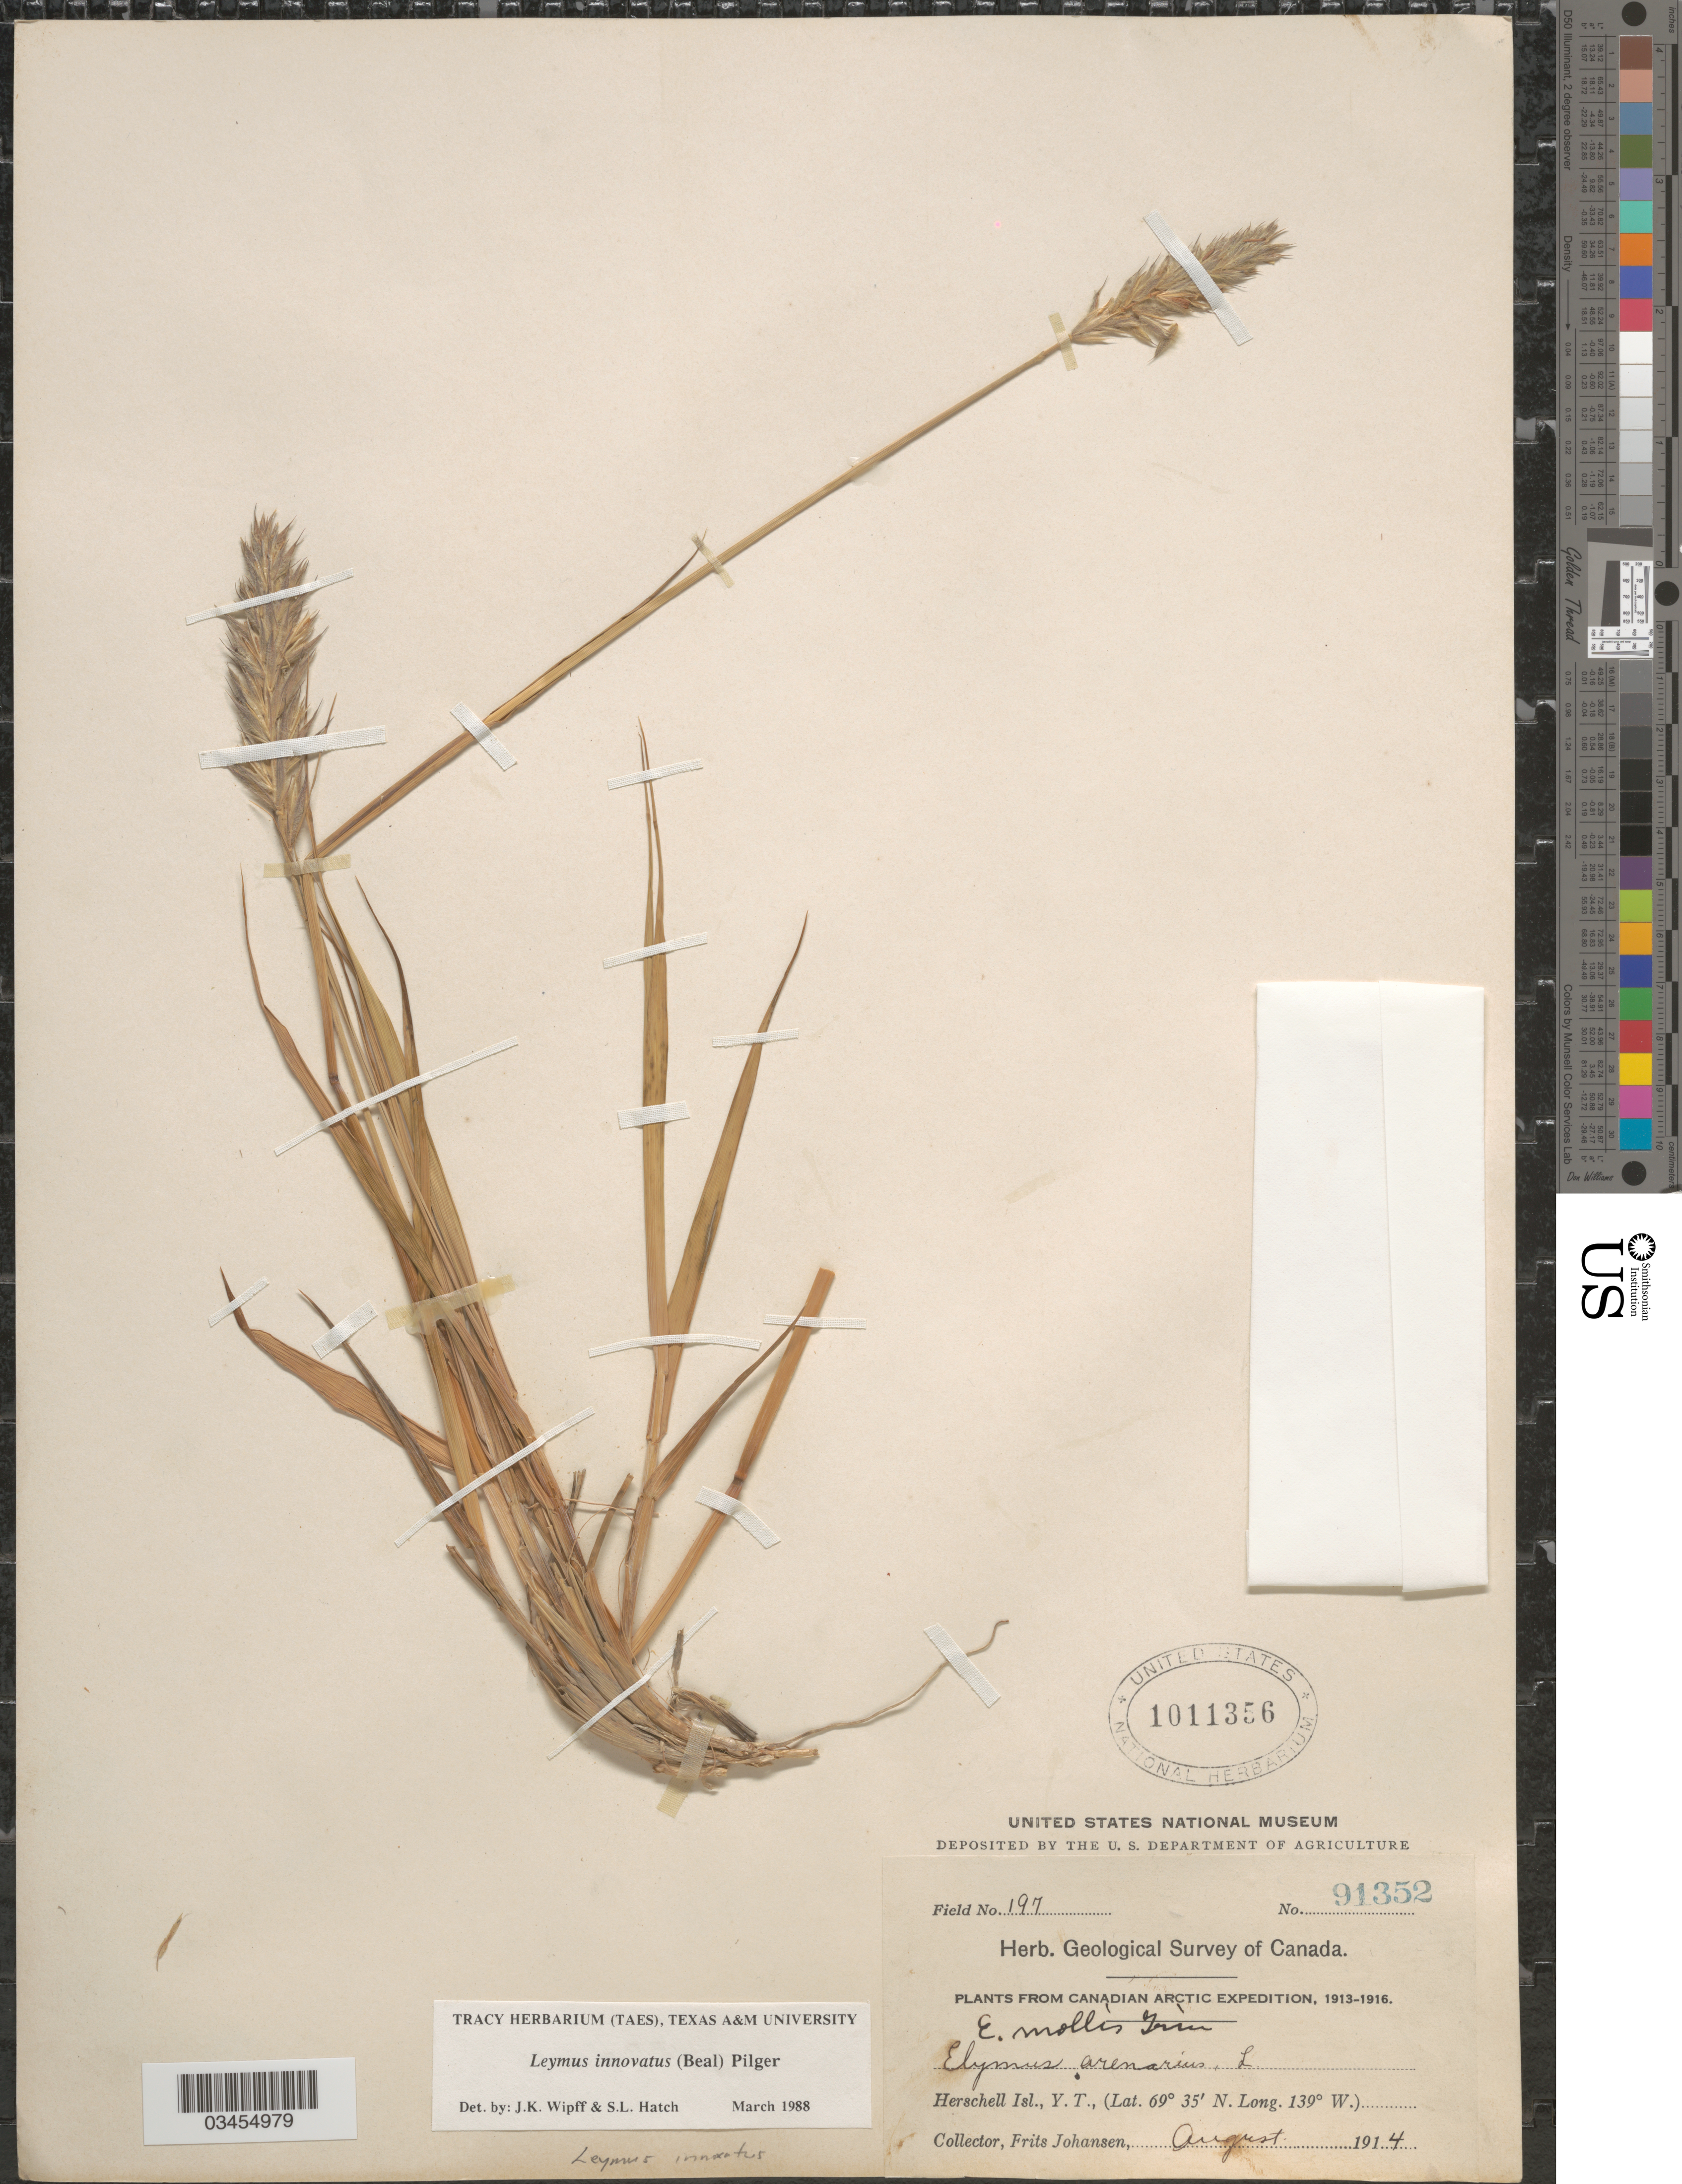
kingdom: Plantae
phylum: Tracheophyta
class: Liliopsida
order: Poales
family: Poaceae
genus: Leymus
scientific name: Leymus innovatus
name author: (W.J. Beal) Pilg.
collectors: F. Johansen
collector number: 91352/197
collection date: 1914-08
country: Canada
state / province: Yukon Territory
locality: Geological Survey of Canada. Canadian Arctic Expedition, 1913-1916. Herschell Isl.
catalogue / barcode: US 1011356